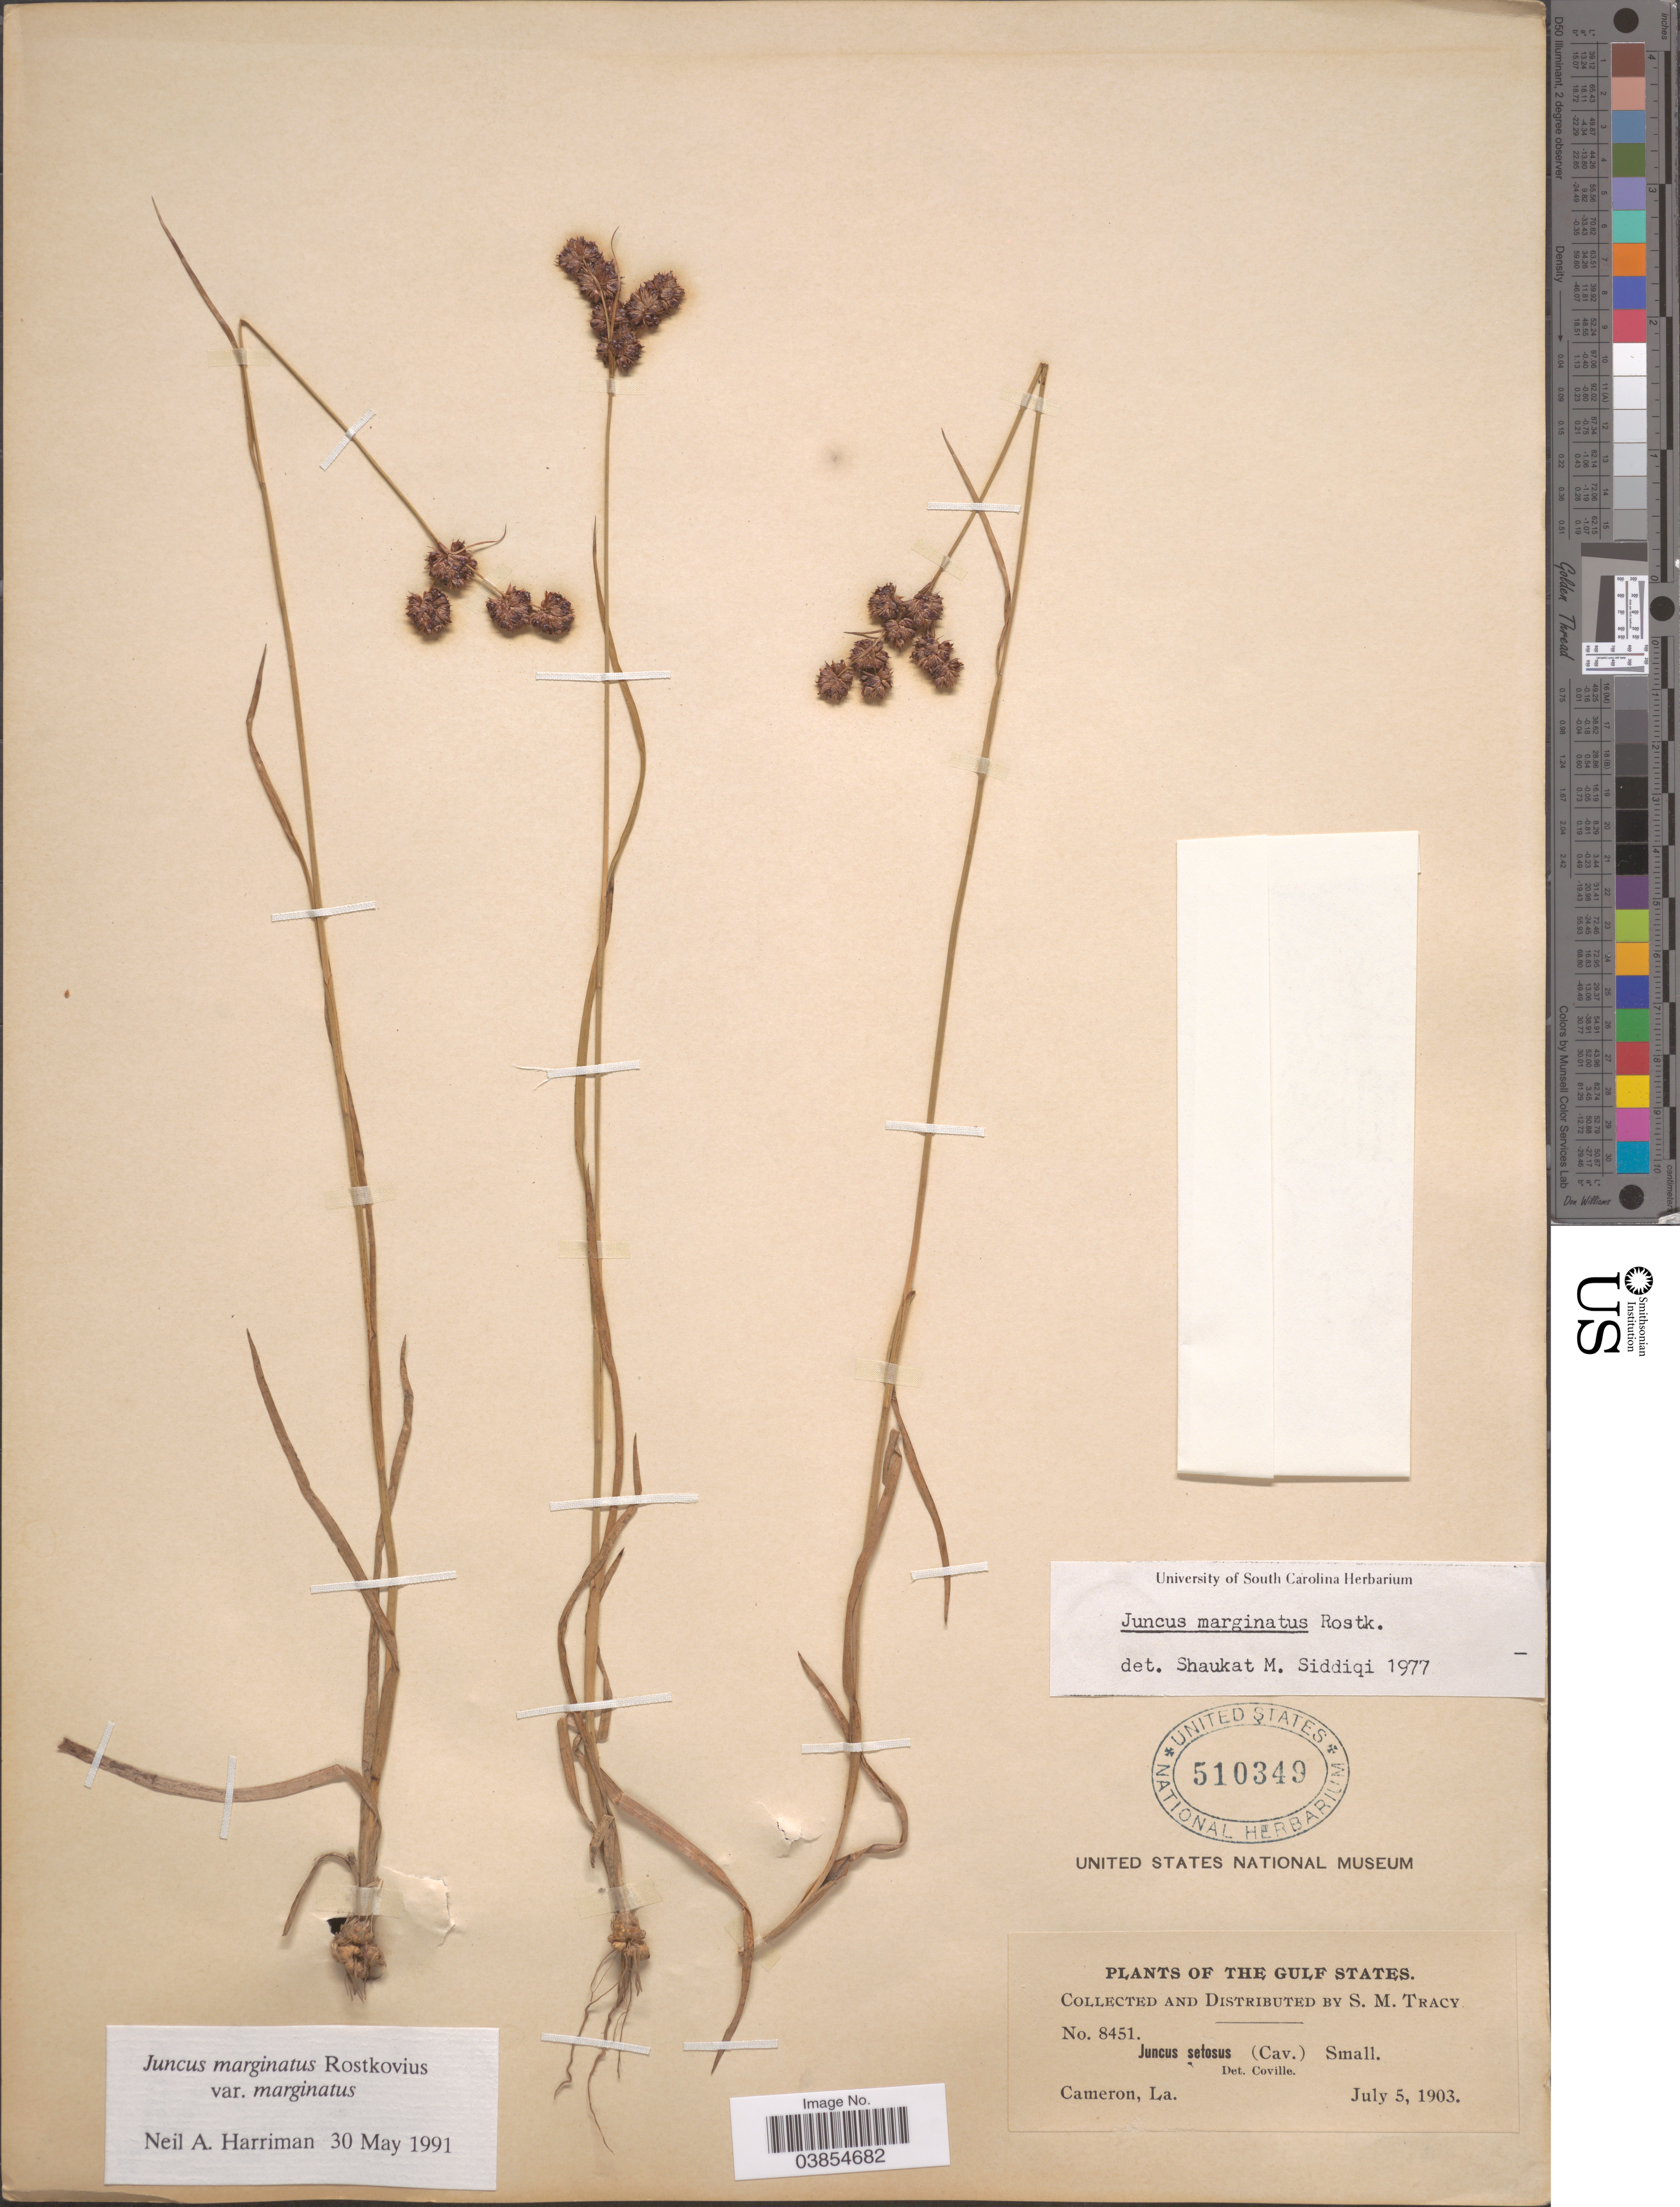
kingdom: Plantae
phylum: Tracheophyta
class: Liliopsida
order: Poales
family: Juncaceae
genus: Juncus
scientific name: Juncus marginatus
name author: Rostk.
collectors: S. M. Tracy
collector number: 8451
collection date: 1903-07-05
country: United States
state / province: Louisiana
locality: The Gulf States. Cameron.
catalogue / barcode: US 510349